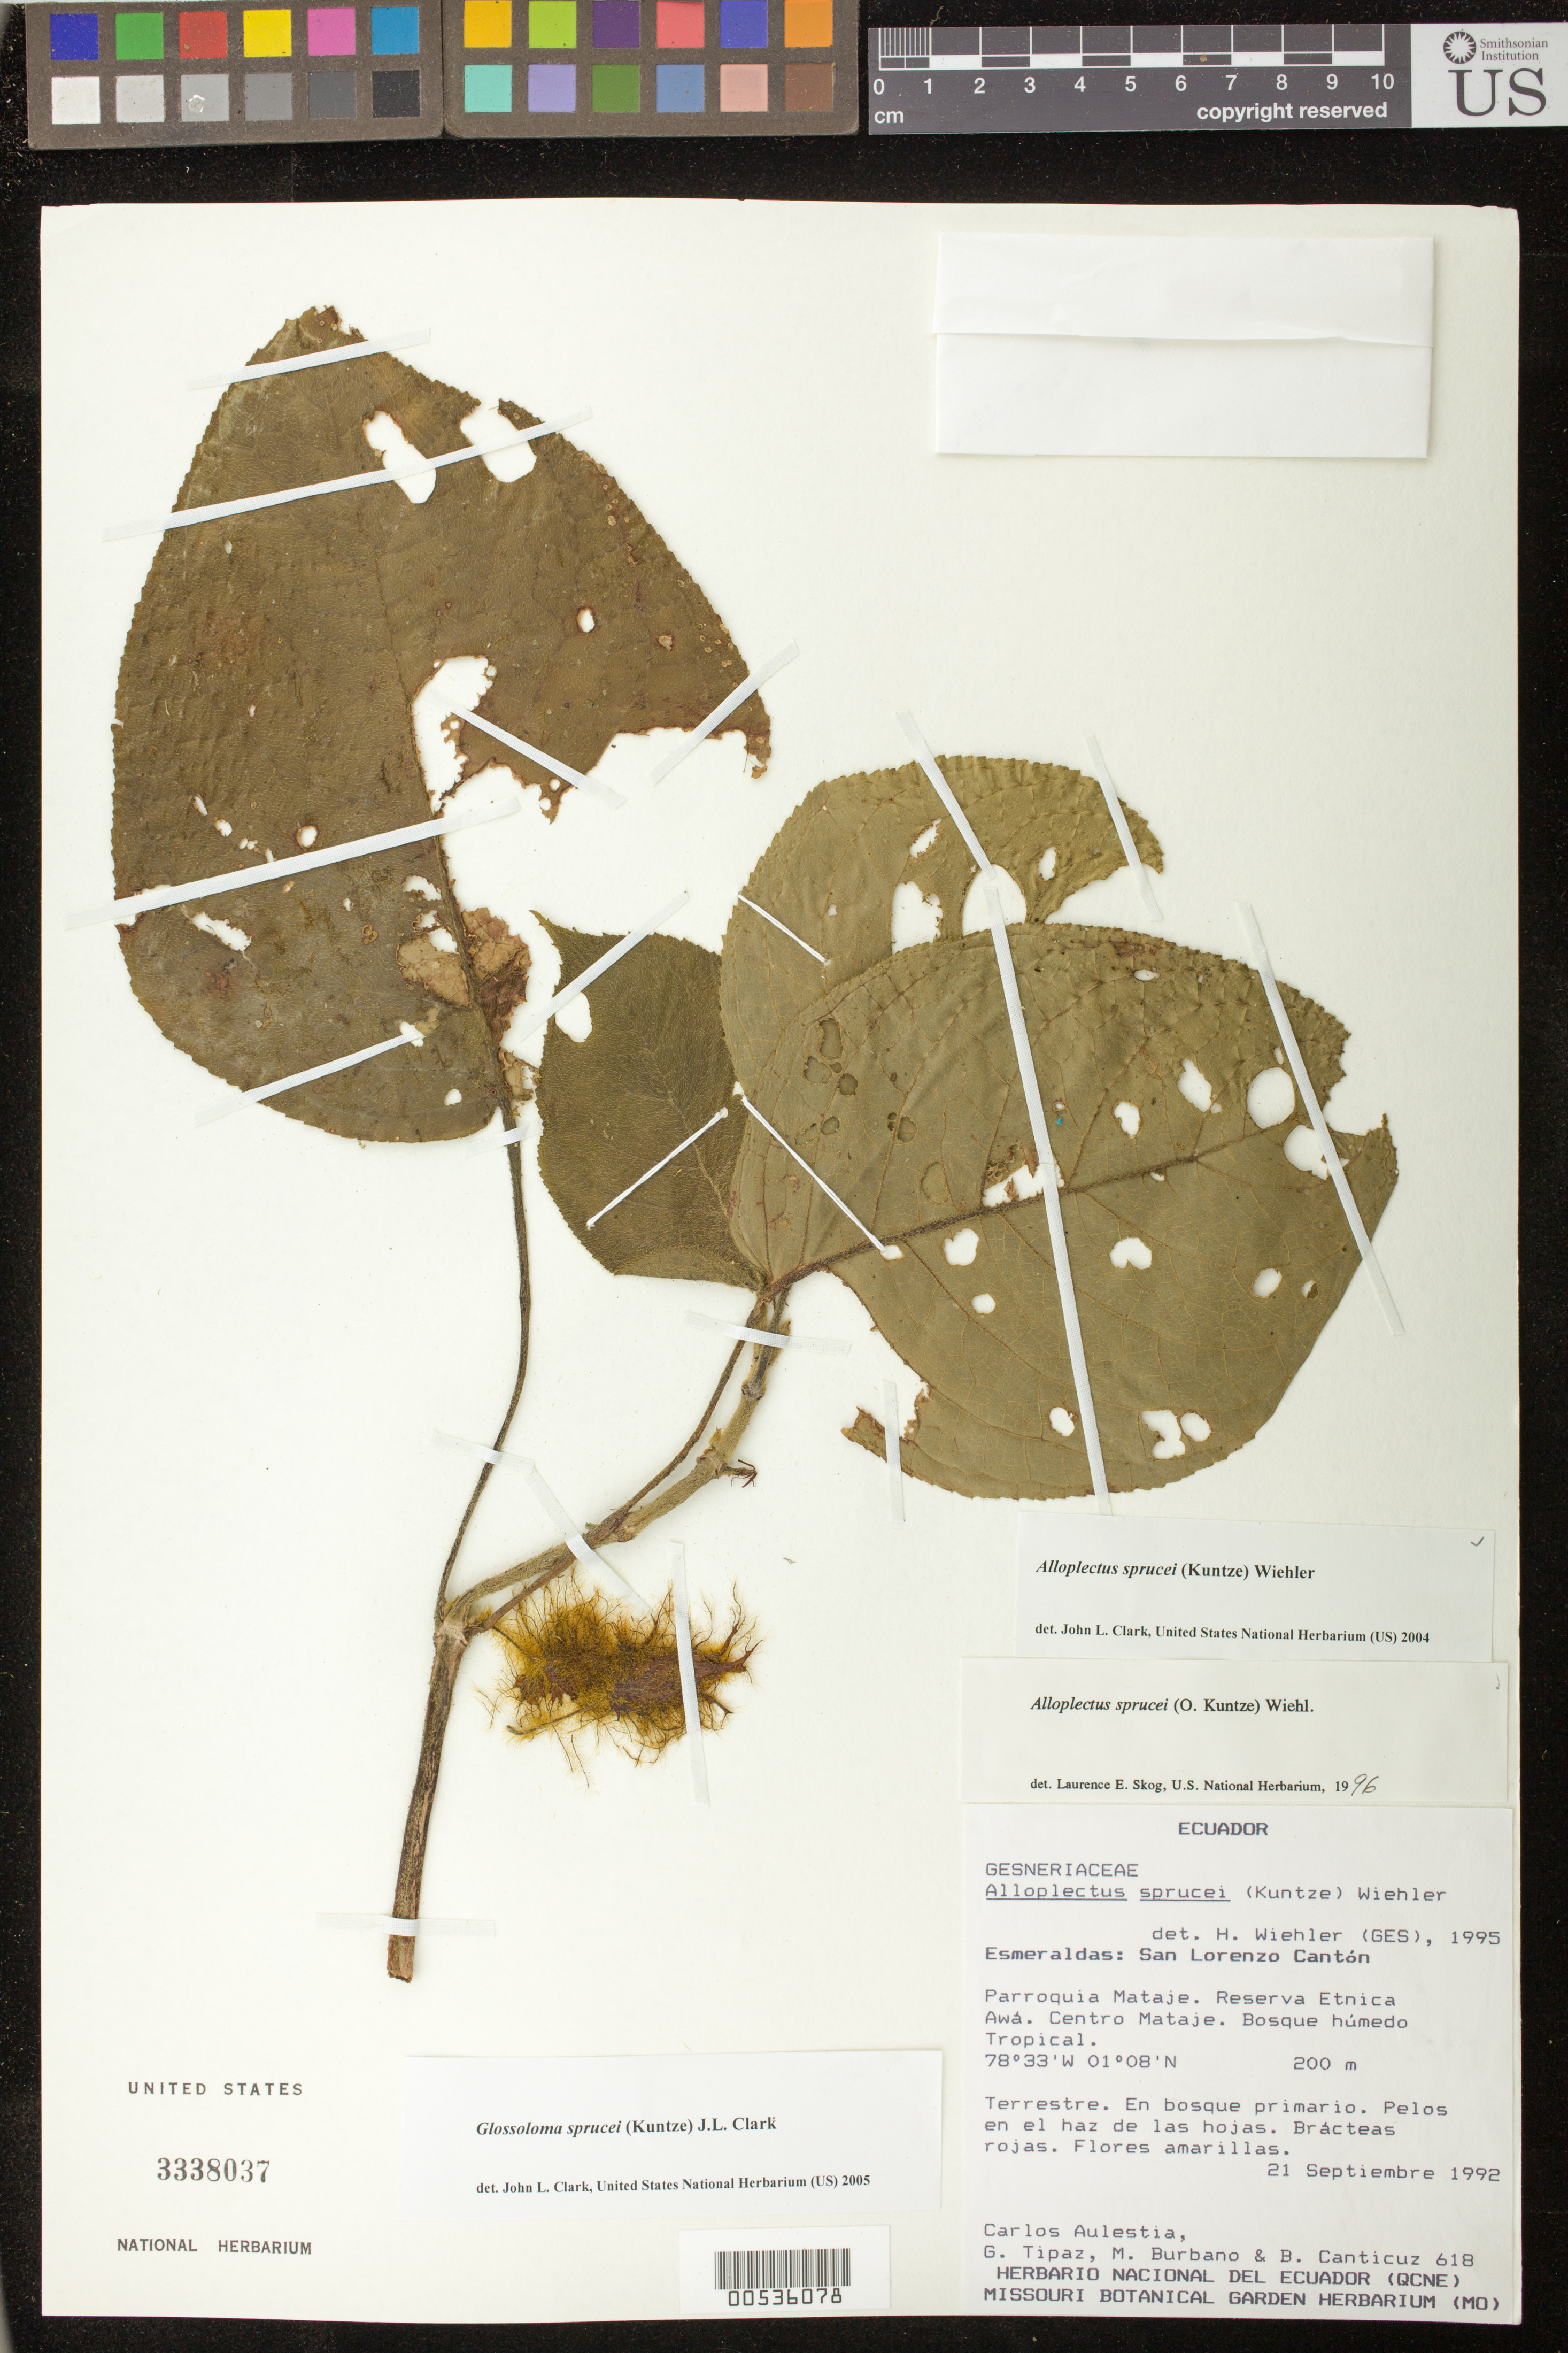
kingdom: Plantae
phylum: Tracheophyta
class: Magnoliopsida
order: Lamiales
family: Gesneriaceae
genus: Glossoloma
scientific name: Glossoloma sprucei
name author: (Kuntze) J.L. Clark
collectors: C. Aulestia, G. Tipaz, M. Burbano & B. Canticuz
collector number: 618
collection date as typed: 21 Sep 1992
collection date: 1992-09-21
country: Ecuador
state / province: Esmeraldas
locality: San Lorenzo Cantón, Parroquia Mataje, Reserva Etnica Awá, Centro Mataje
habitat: Bosque húmedo Tropical; en bosque secundario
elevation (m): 200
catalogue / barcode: US 3338037